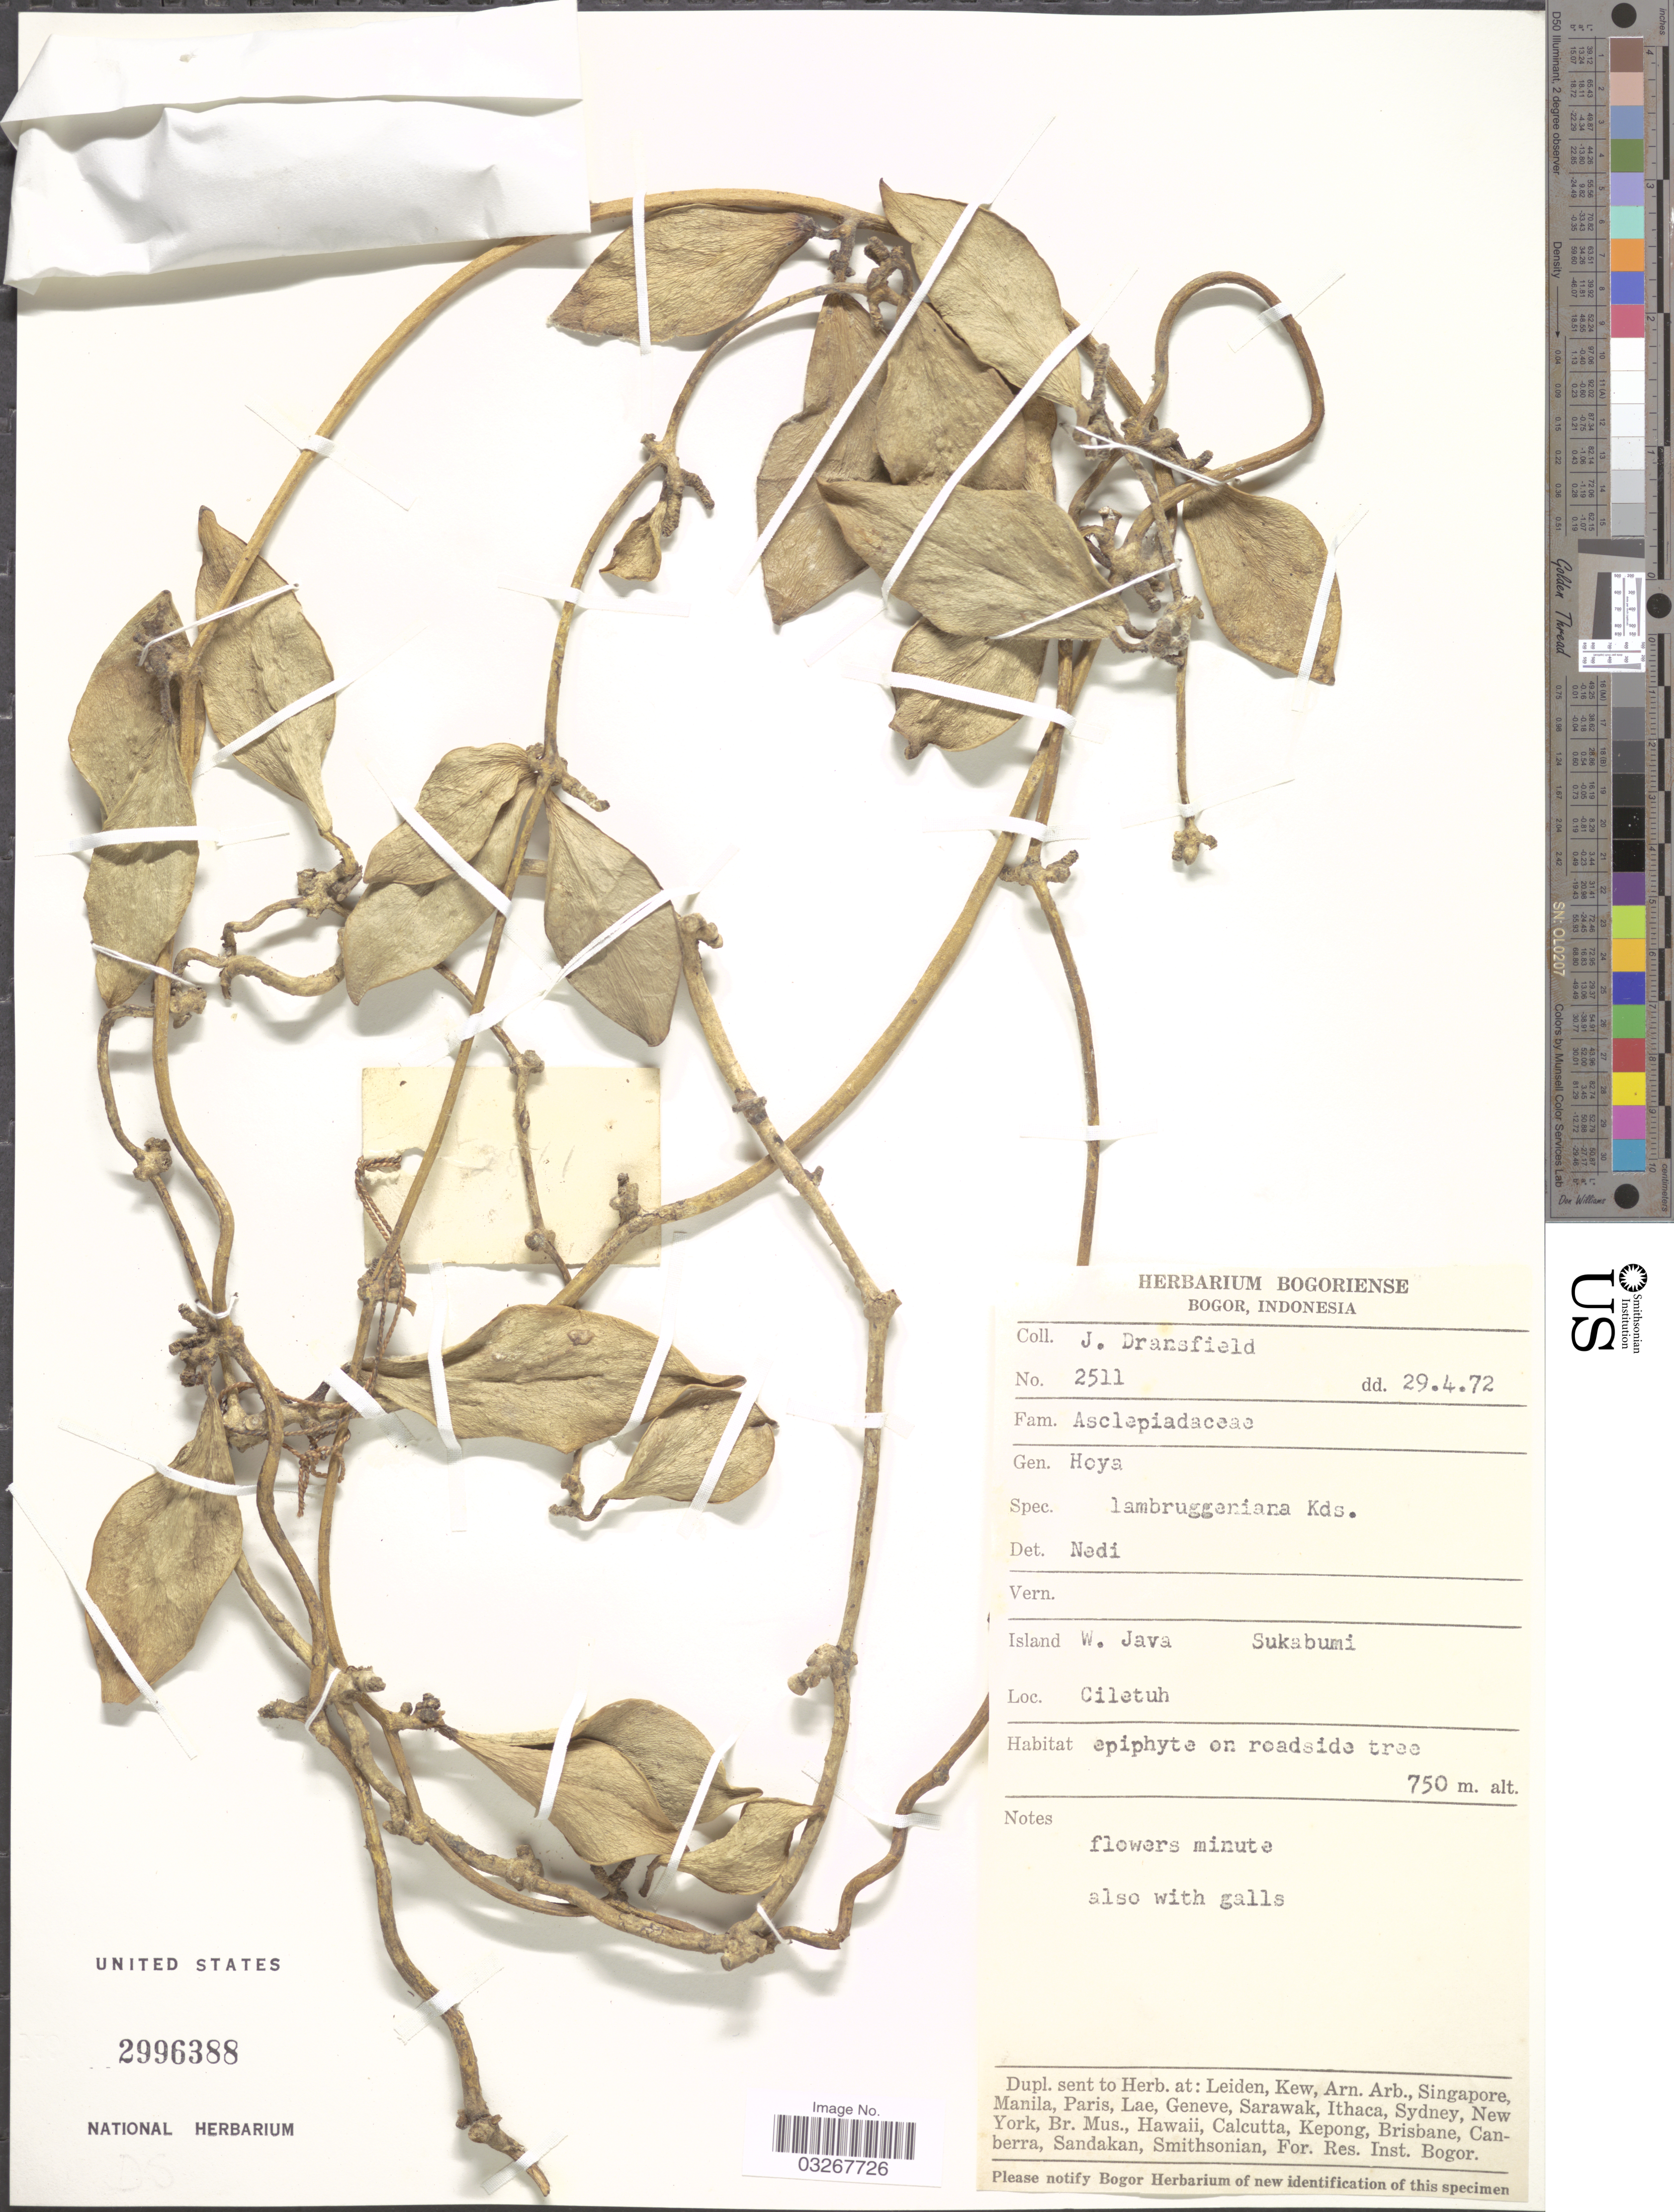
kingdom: Plantae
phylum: Tracheophyta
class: Magnoliopsida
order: Gentianales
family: Apocynaceae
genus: Hoya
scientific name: Hoya leembruggeniana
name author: Koord.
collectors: J. Dransfield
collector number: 2511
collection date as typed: Transcribed d/m/y: 29/4/72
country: Indonesia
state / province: Java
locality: Island W. Java. Sukabumi. Ciletuh.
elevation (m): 750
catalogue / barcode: US 2996388